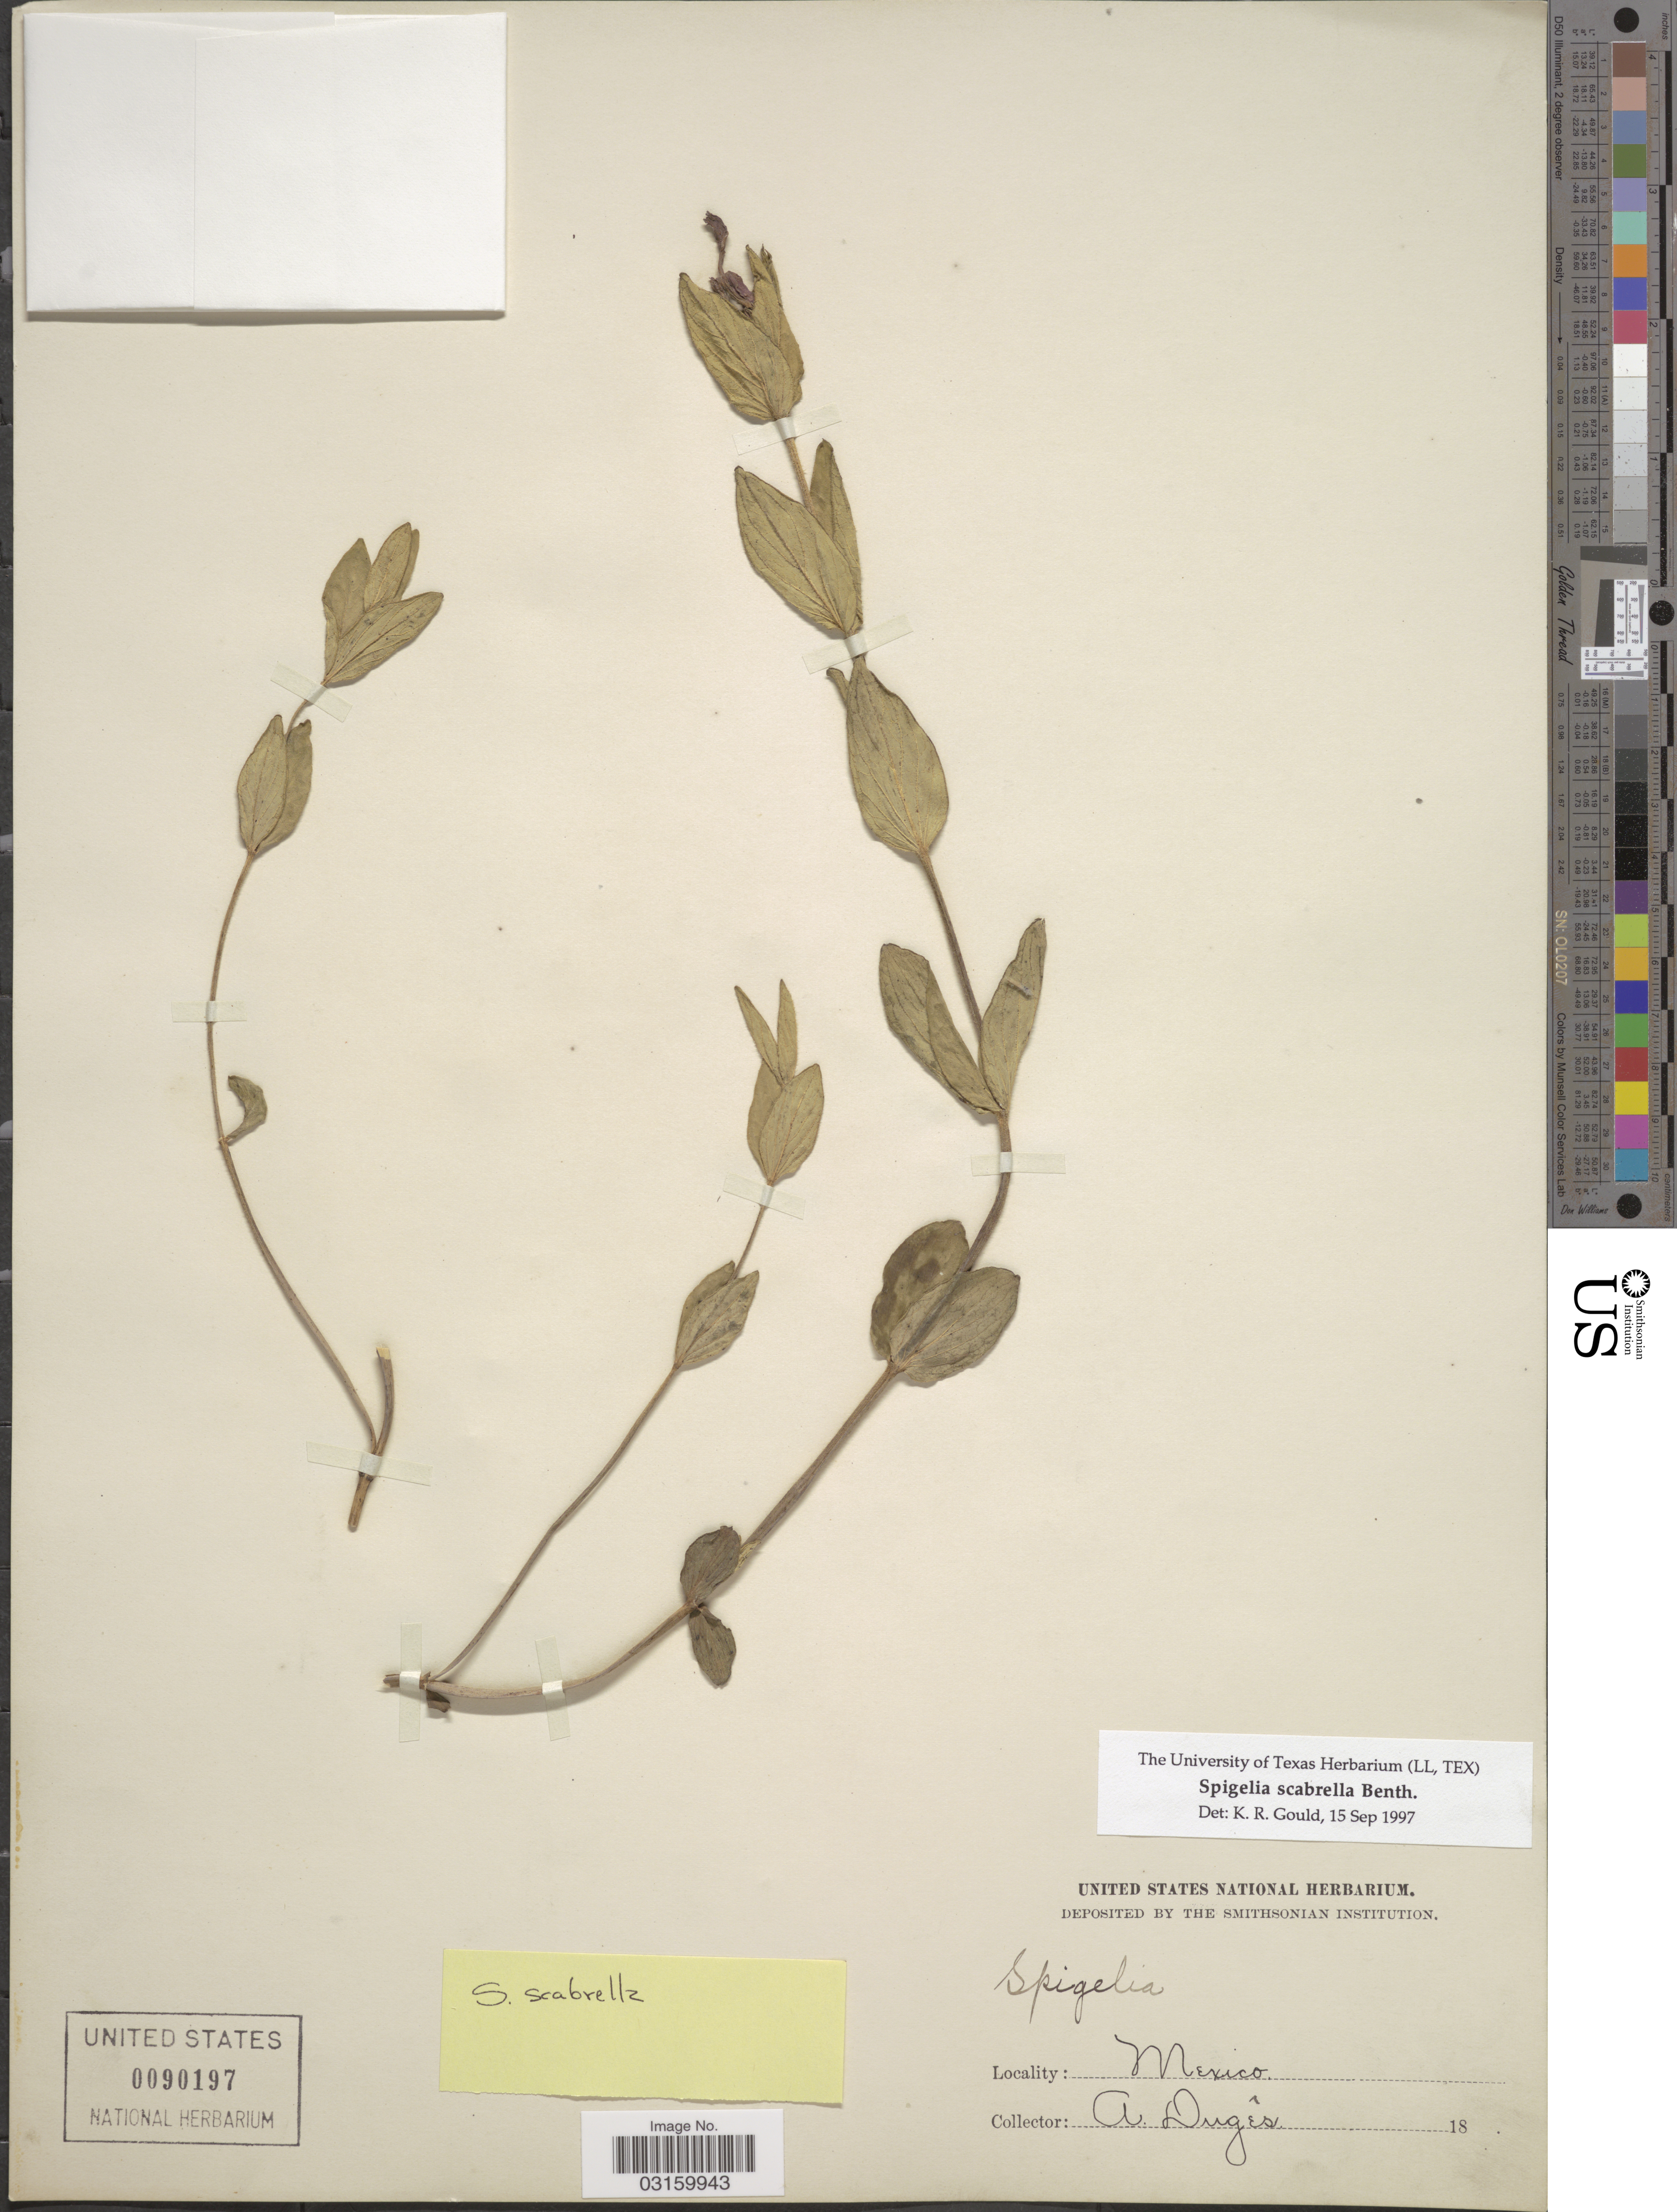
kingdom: Plantae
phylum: Tracheophyta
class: Magnoliopsida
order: Gentianales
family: Loganiaceae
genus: Spigelia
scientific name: Spigelia scabrella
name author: Benth.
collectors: A. Duges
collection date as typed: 18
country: Mexico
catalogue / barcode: US 90197